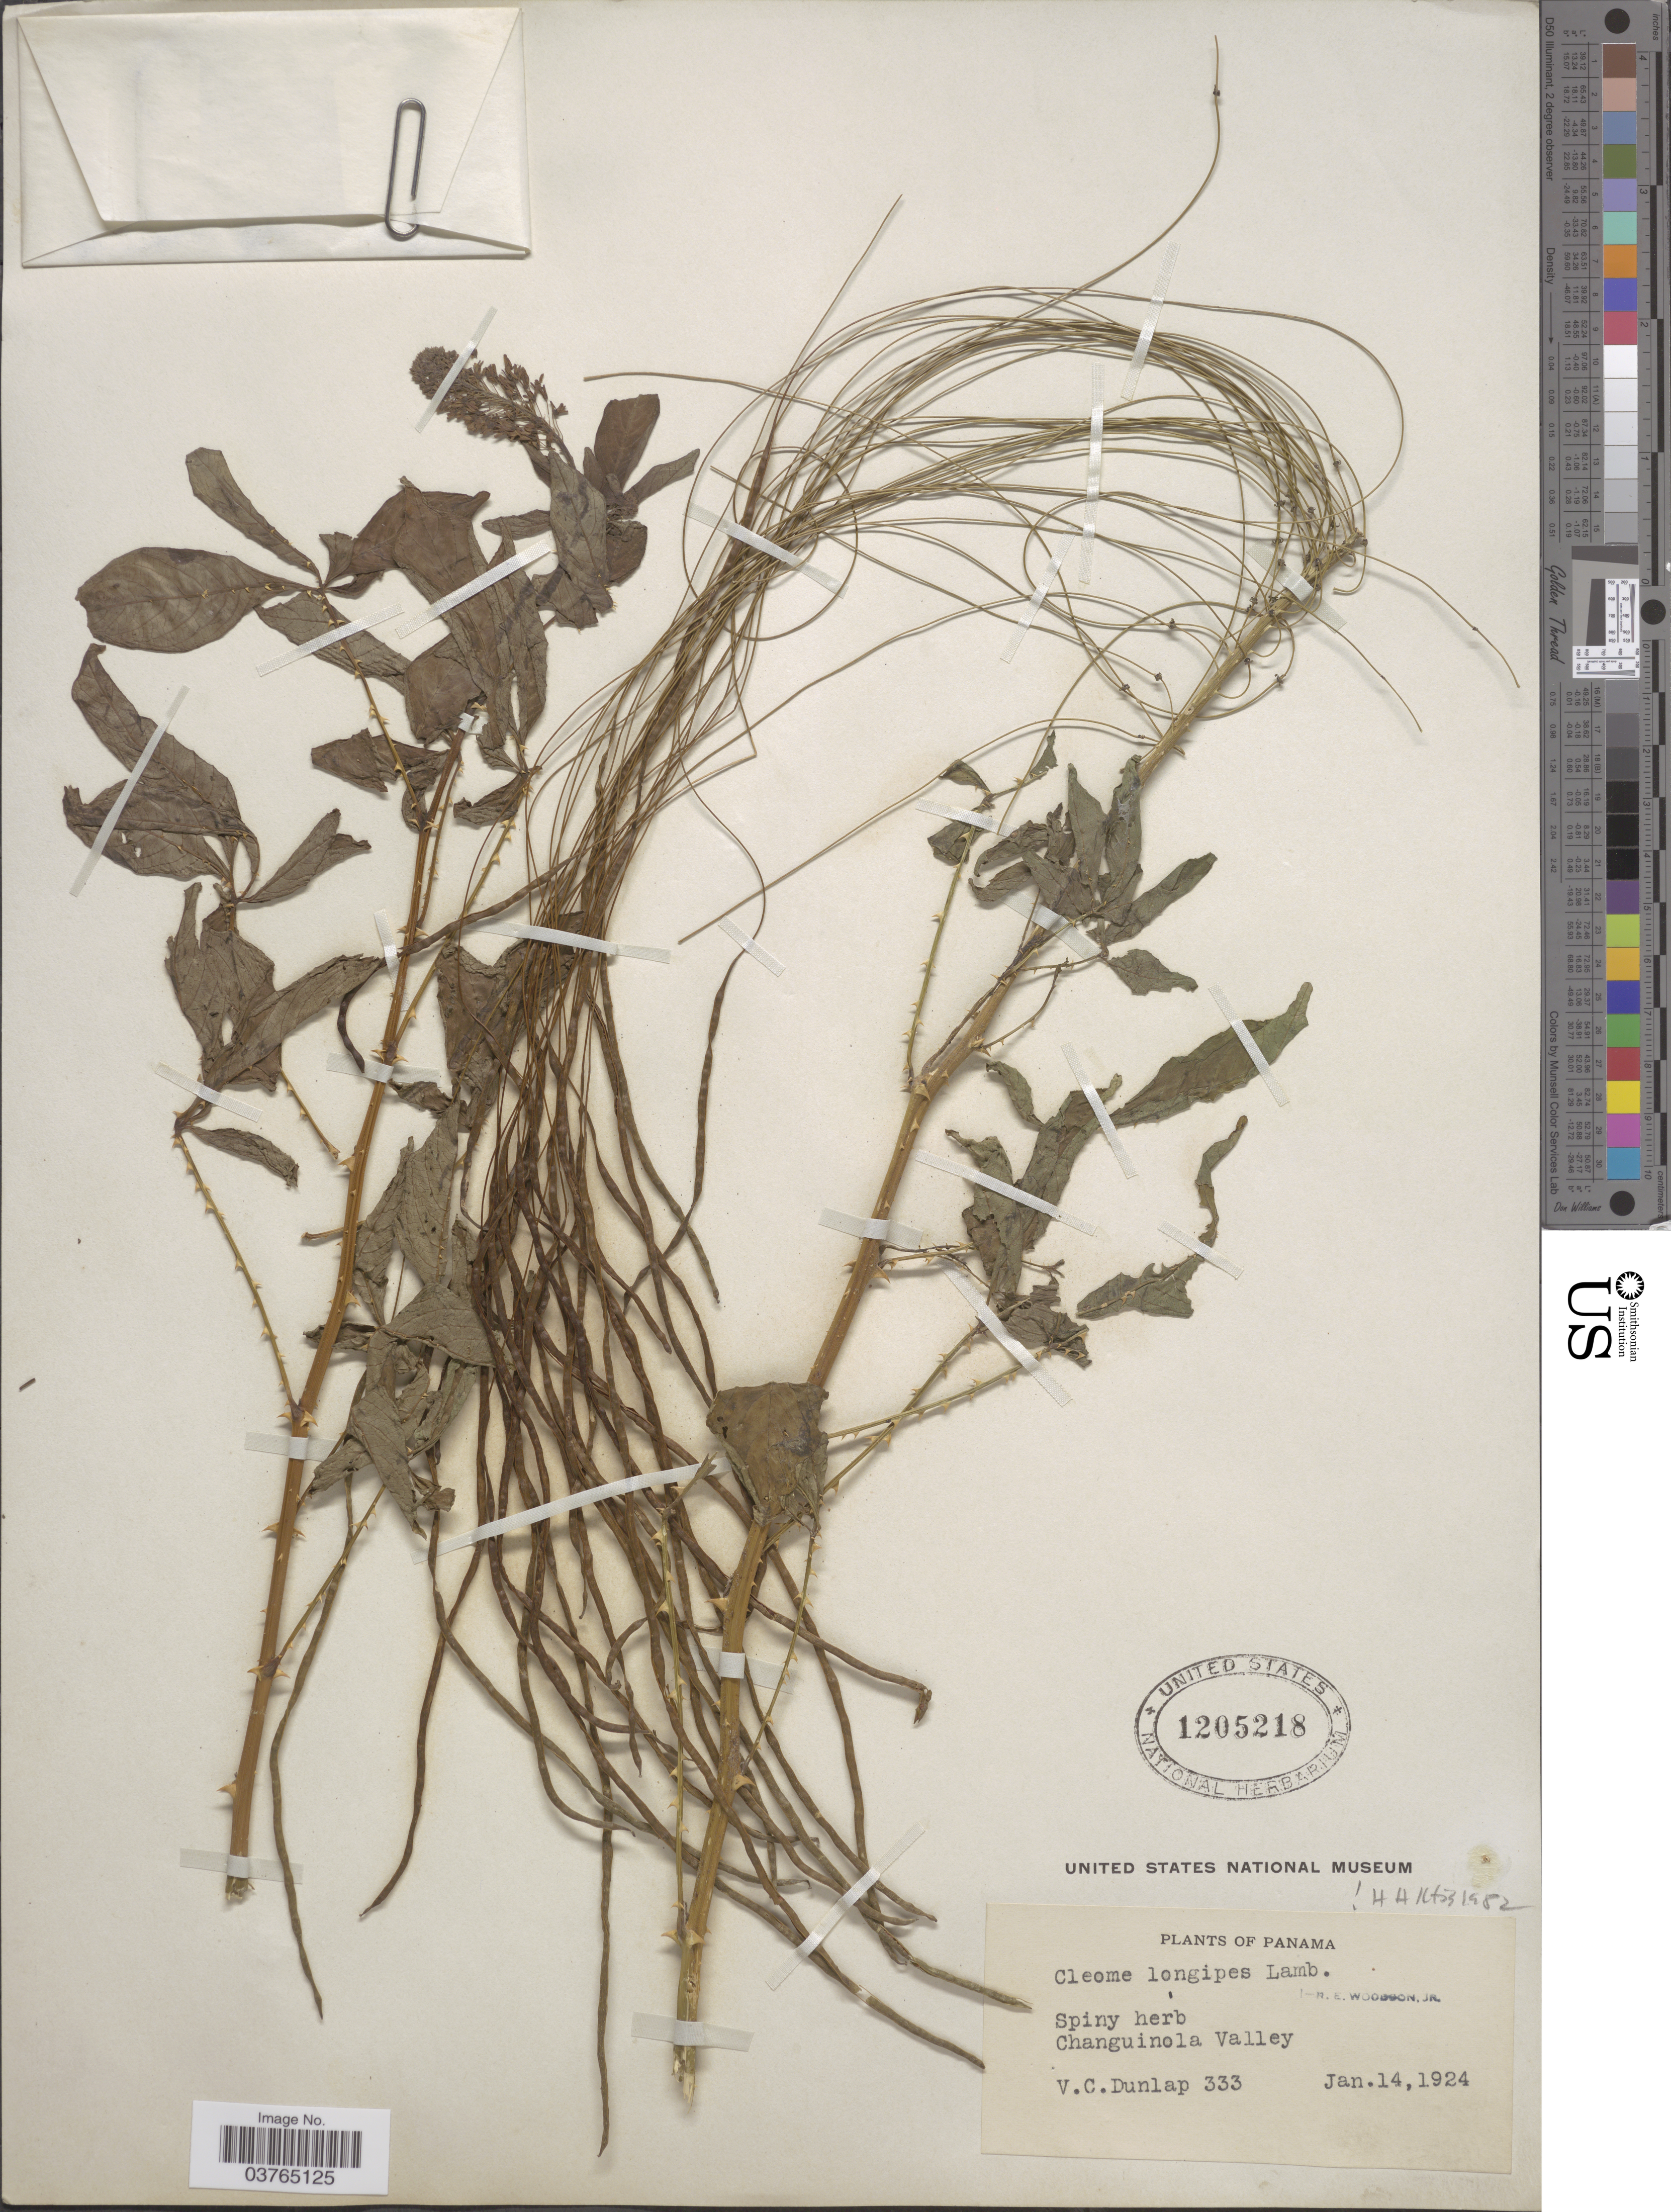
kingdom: Plantae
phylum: Tracheophyta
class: Magnoliopsida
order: Brassicales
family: Cleomaceae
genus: Tarenaya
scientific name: Tarenaya longipes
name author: (Lamb. ex DC.) Iltis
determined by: Strong, M. T., (US), Smithsonian Institution - National Museum of Natural History (UNITED STATES)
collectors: V. C. Dunlap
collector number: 333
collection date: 1924-01-14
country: Panama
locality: Changuinola Valley.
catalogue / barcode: US 1205218